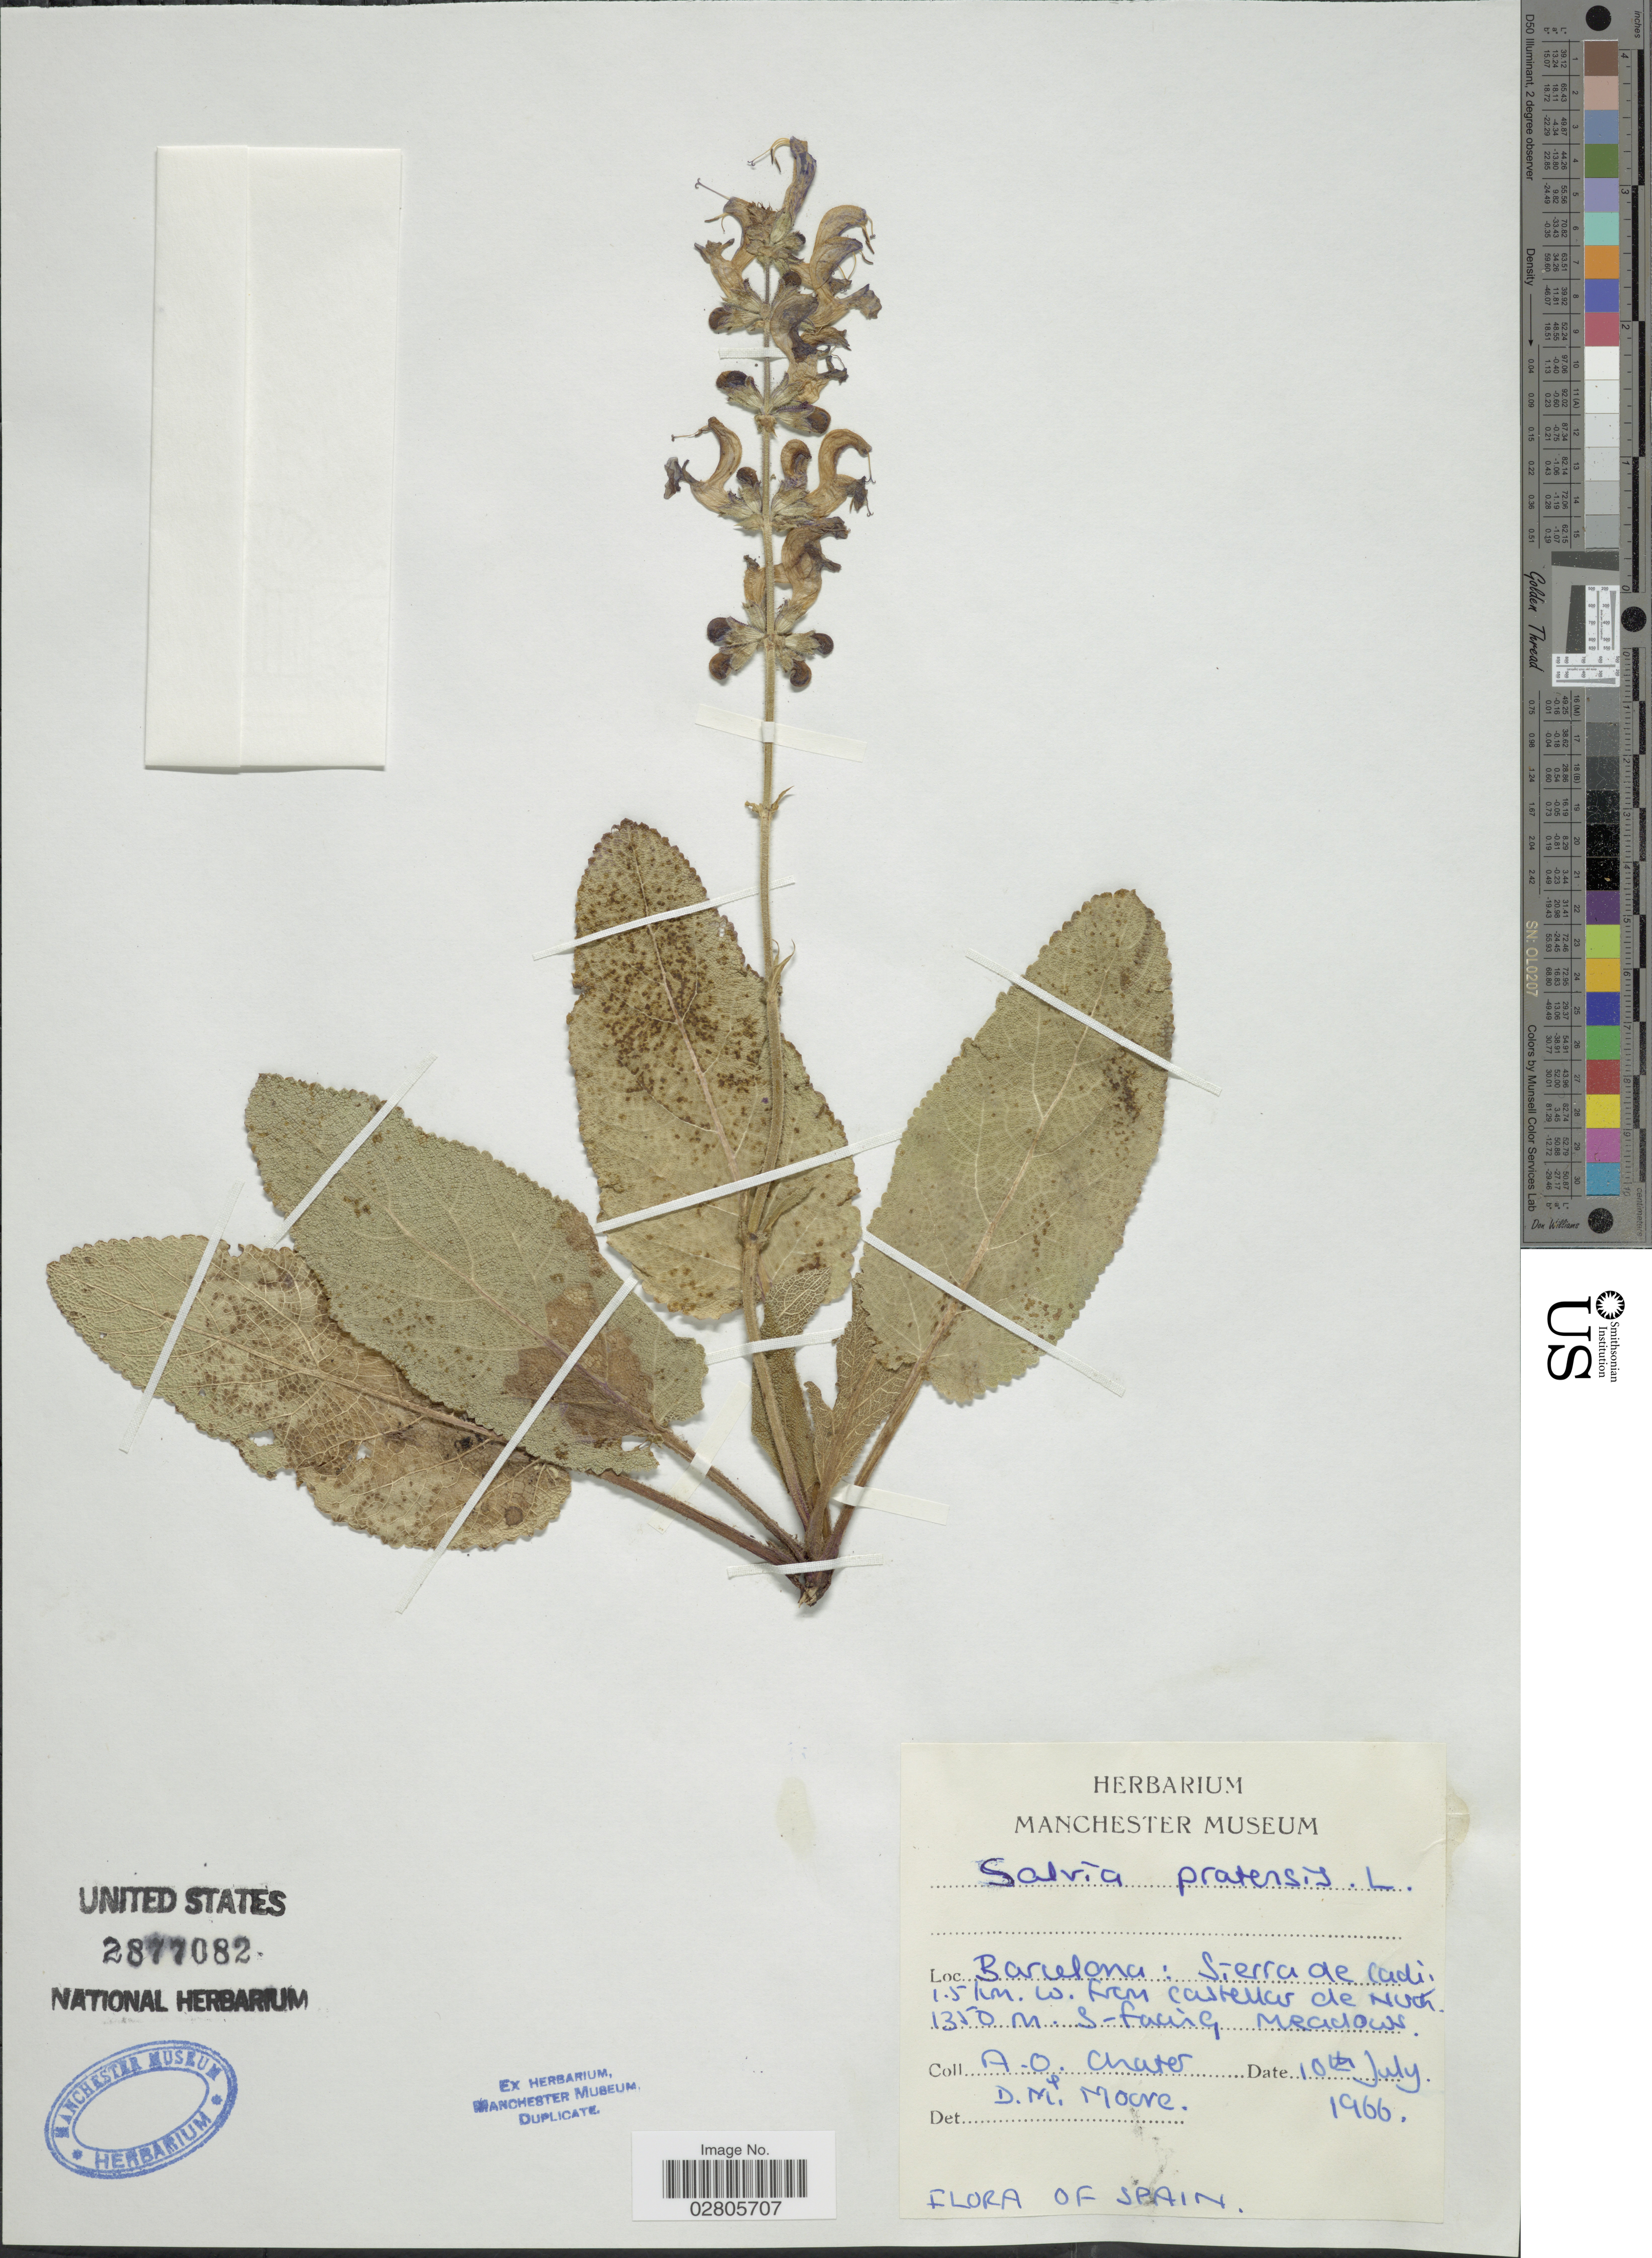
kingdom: Plantae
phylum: Tracheophyta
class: Magnoliopsida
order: Lamiales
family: Lamiaceae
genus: Salvia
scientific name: Salvia pratensis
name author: L.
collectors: A. O. Chater & D. Moore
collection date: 1966-07-10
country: Spain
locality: Barcelona: Sierra de Cadi. 1.5km. W. from Castellar de North. S-facing meadows.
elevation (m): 1350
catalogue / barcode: US 2877082